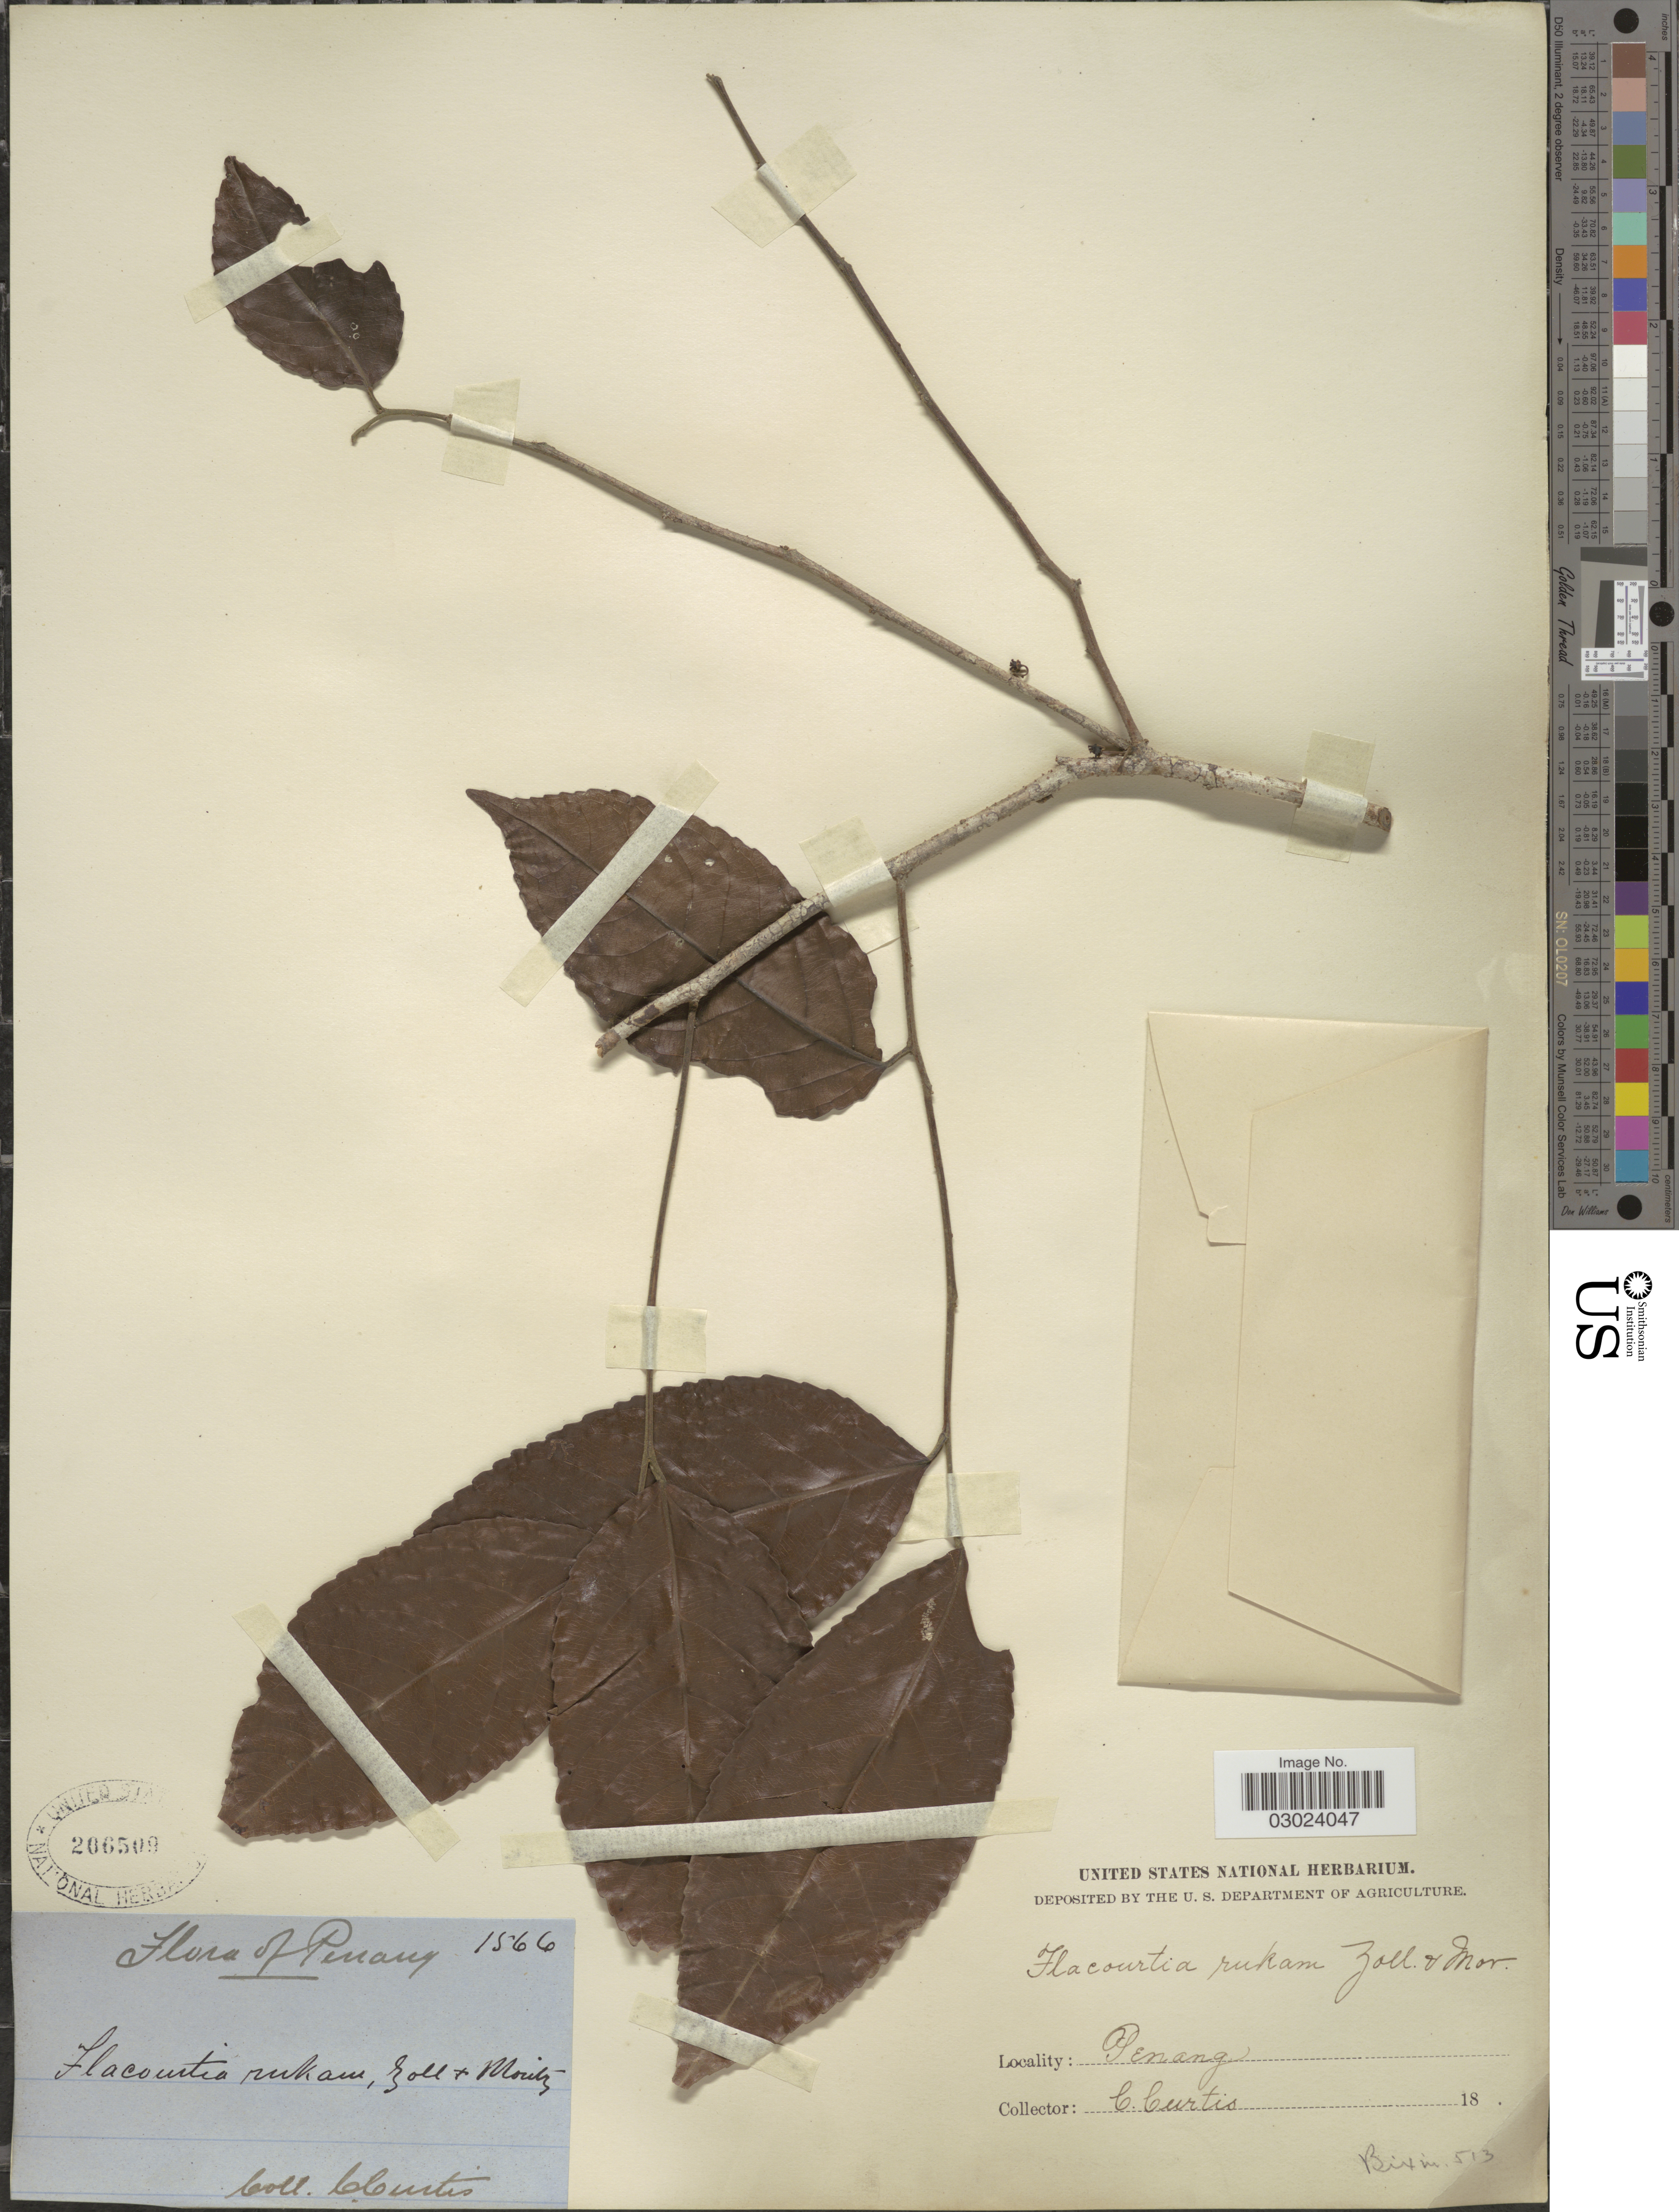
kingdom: Plantae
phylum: Tracheophyta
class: Magnoliopsida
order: Malpighiales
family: Salicaceae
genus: Flacourtia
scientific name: Flacourtia rukam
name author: Zoll. & Moritzi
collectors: C. Curtis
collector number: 1566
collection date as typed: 18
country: Malaysia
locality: Penang.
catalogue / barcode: US 206509